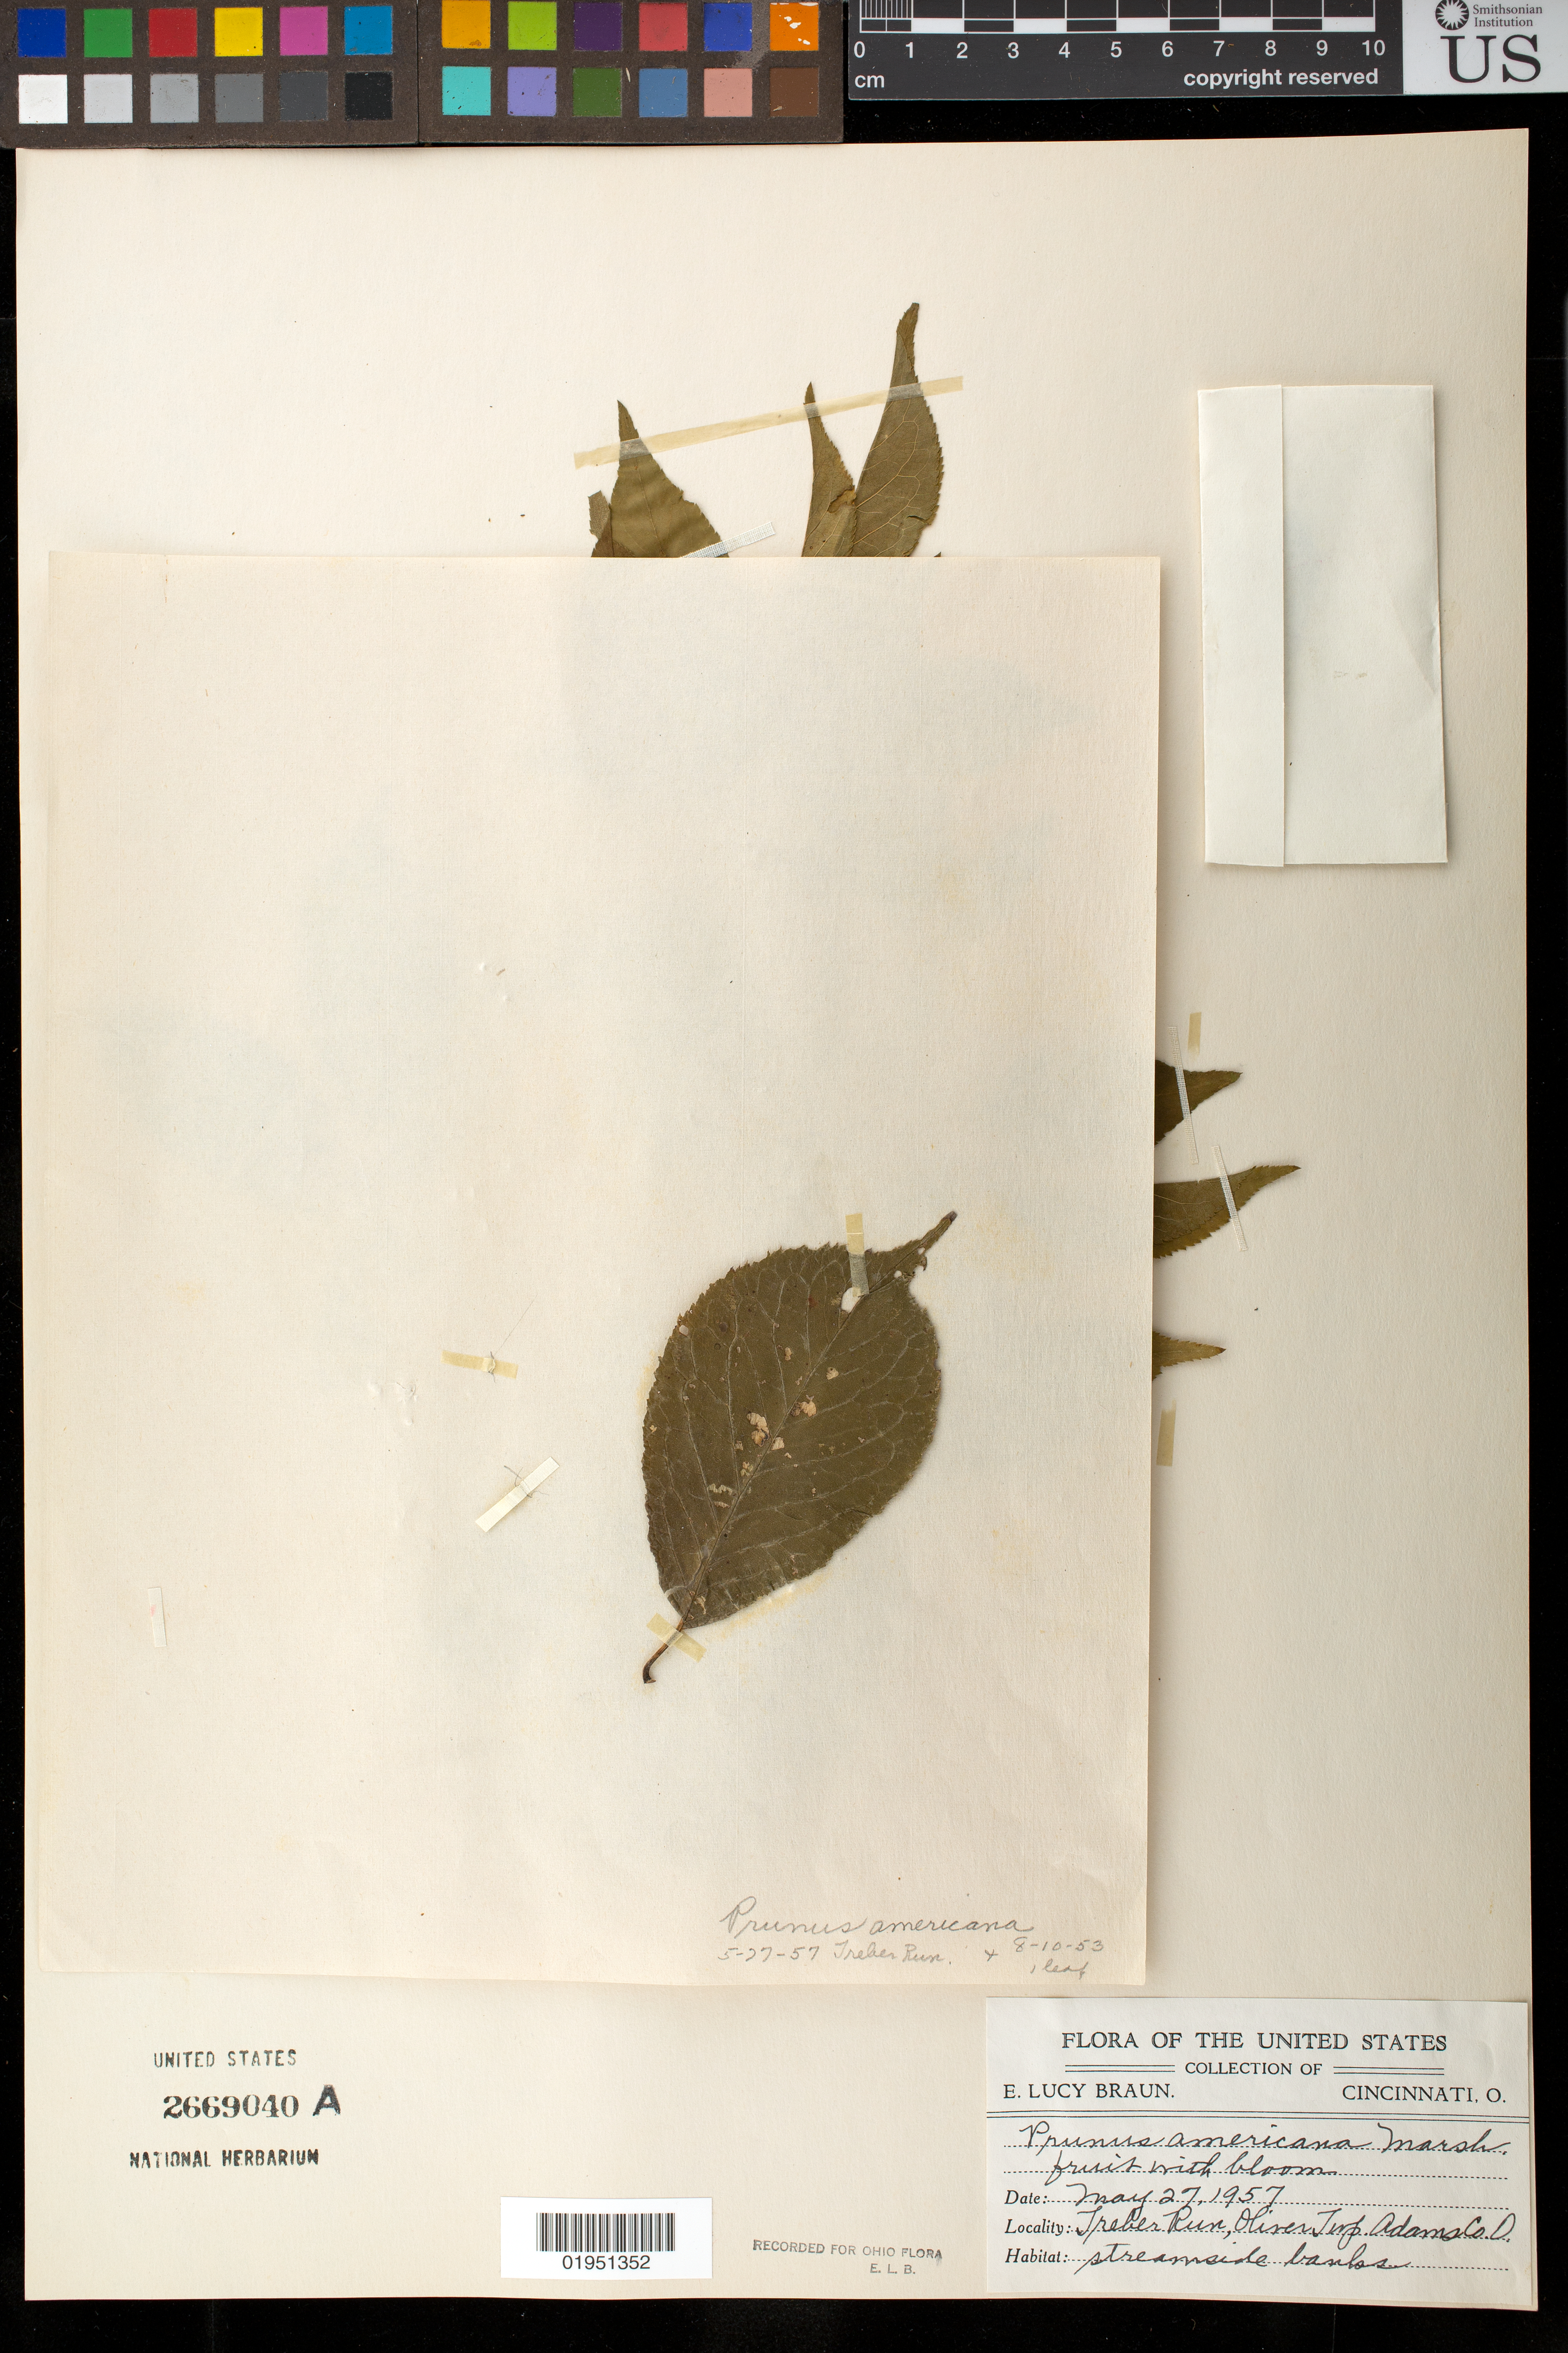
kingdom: Plantae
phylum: Tracheophyta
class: Magnoliopsida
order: Rosales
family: Rosaceae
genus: Prunus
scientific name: Prunus americana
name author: Marshall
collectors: E. L. Braun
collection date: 1957-05-27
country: United States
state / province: Ohio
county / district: Adams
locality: Treber Run, Oliver Tuf(?)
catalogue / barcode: US 2669040A